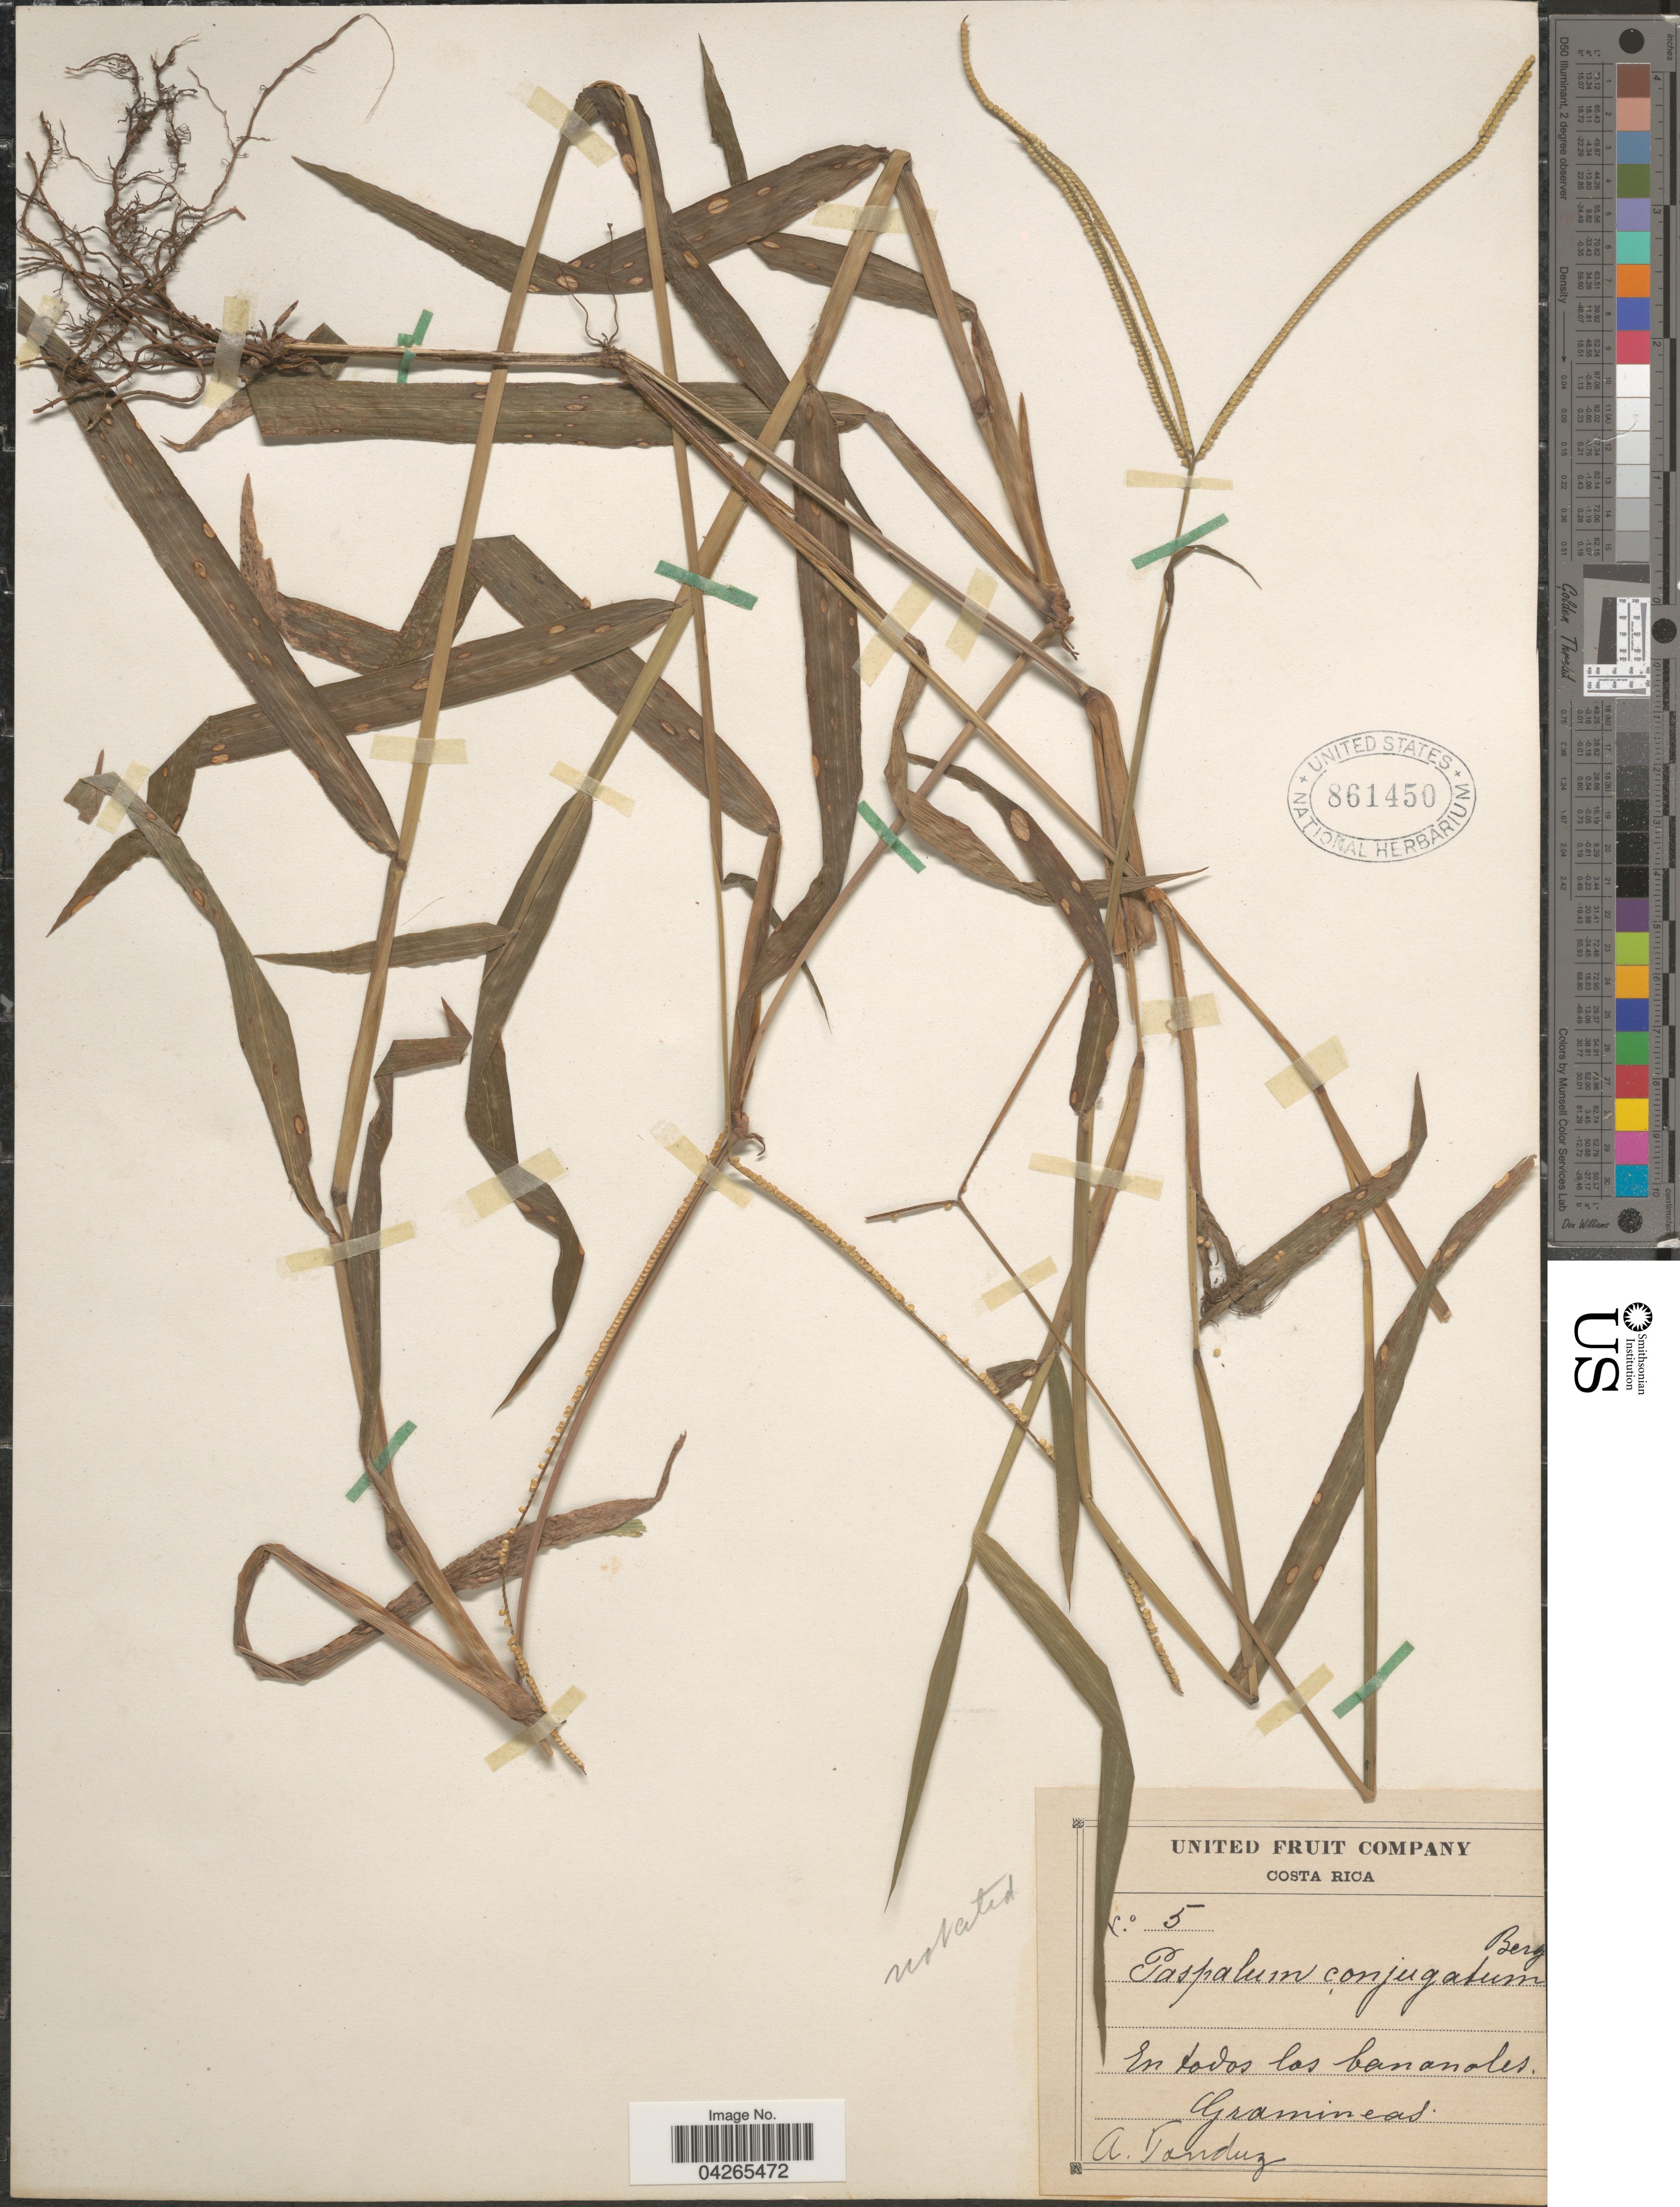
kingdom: Plantae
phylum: Tracheophyta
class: Liliopsida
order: Poales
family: Poaceae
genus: Paspalum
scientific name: Paspalum conjugatum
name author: P.J. Bergius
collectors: A. Tonduz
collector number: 5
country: Costa Rica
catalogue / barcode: US 861450